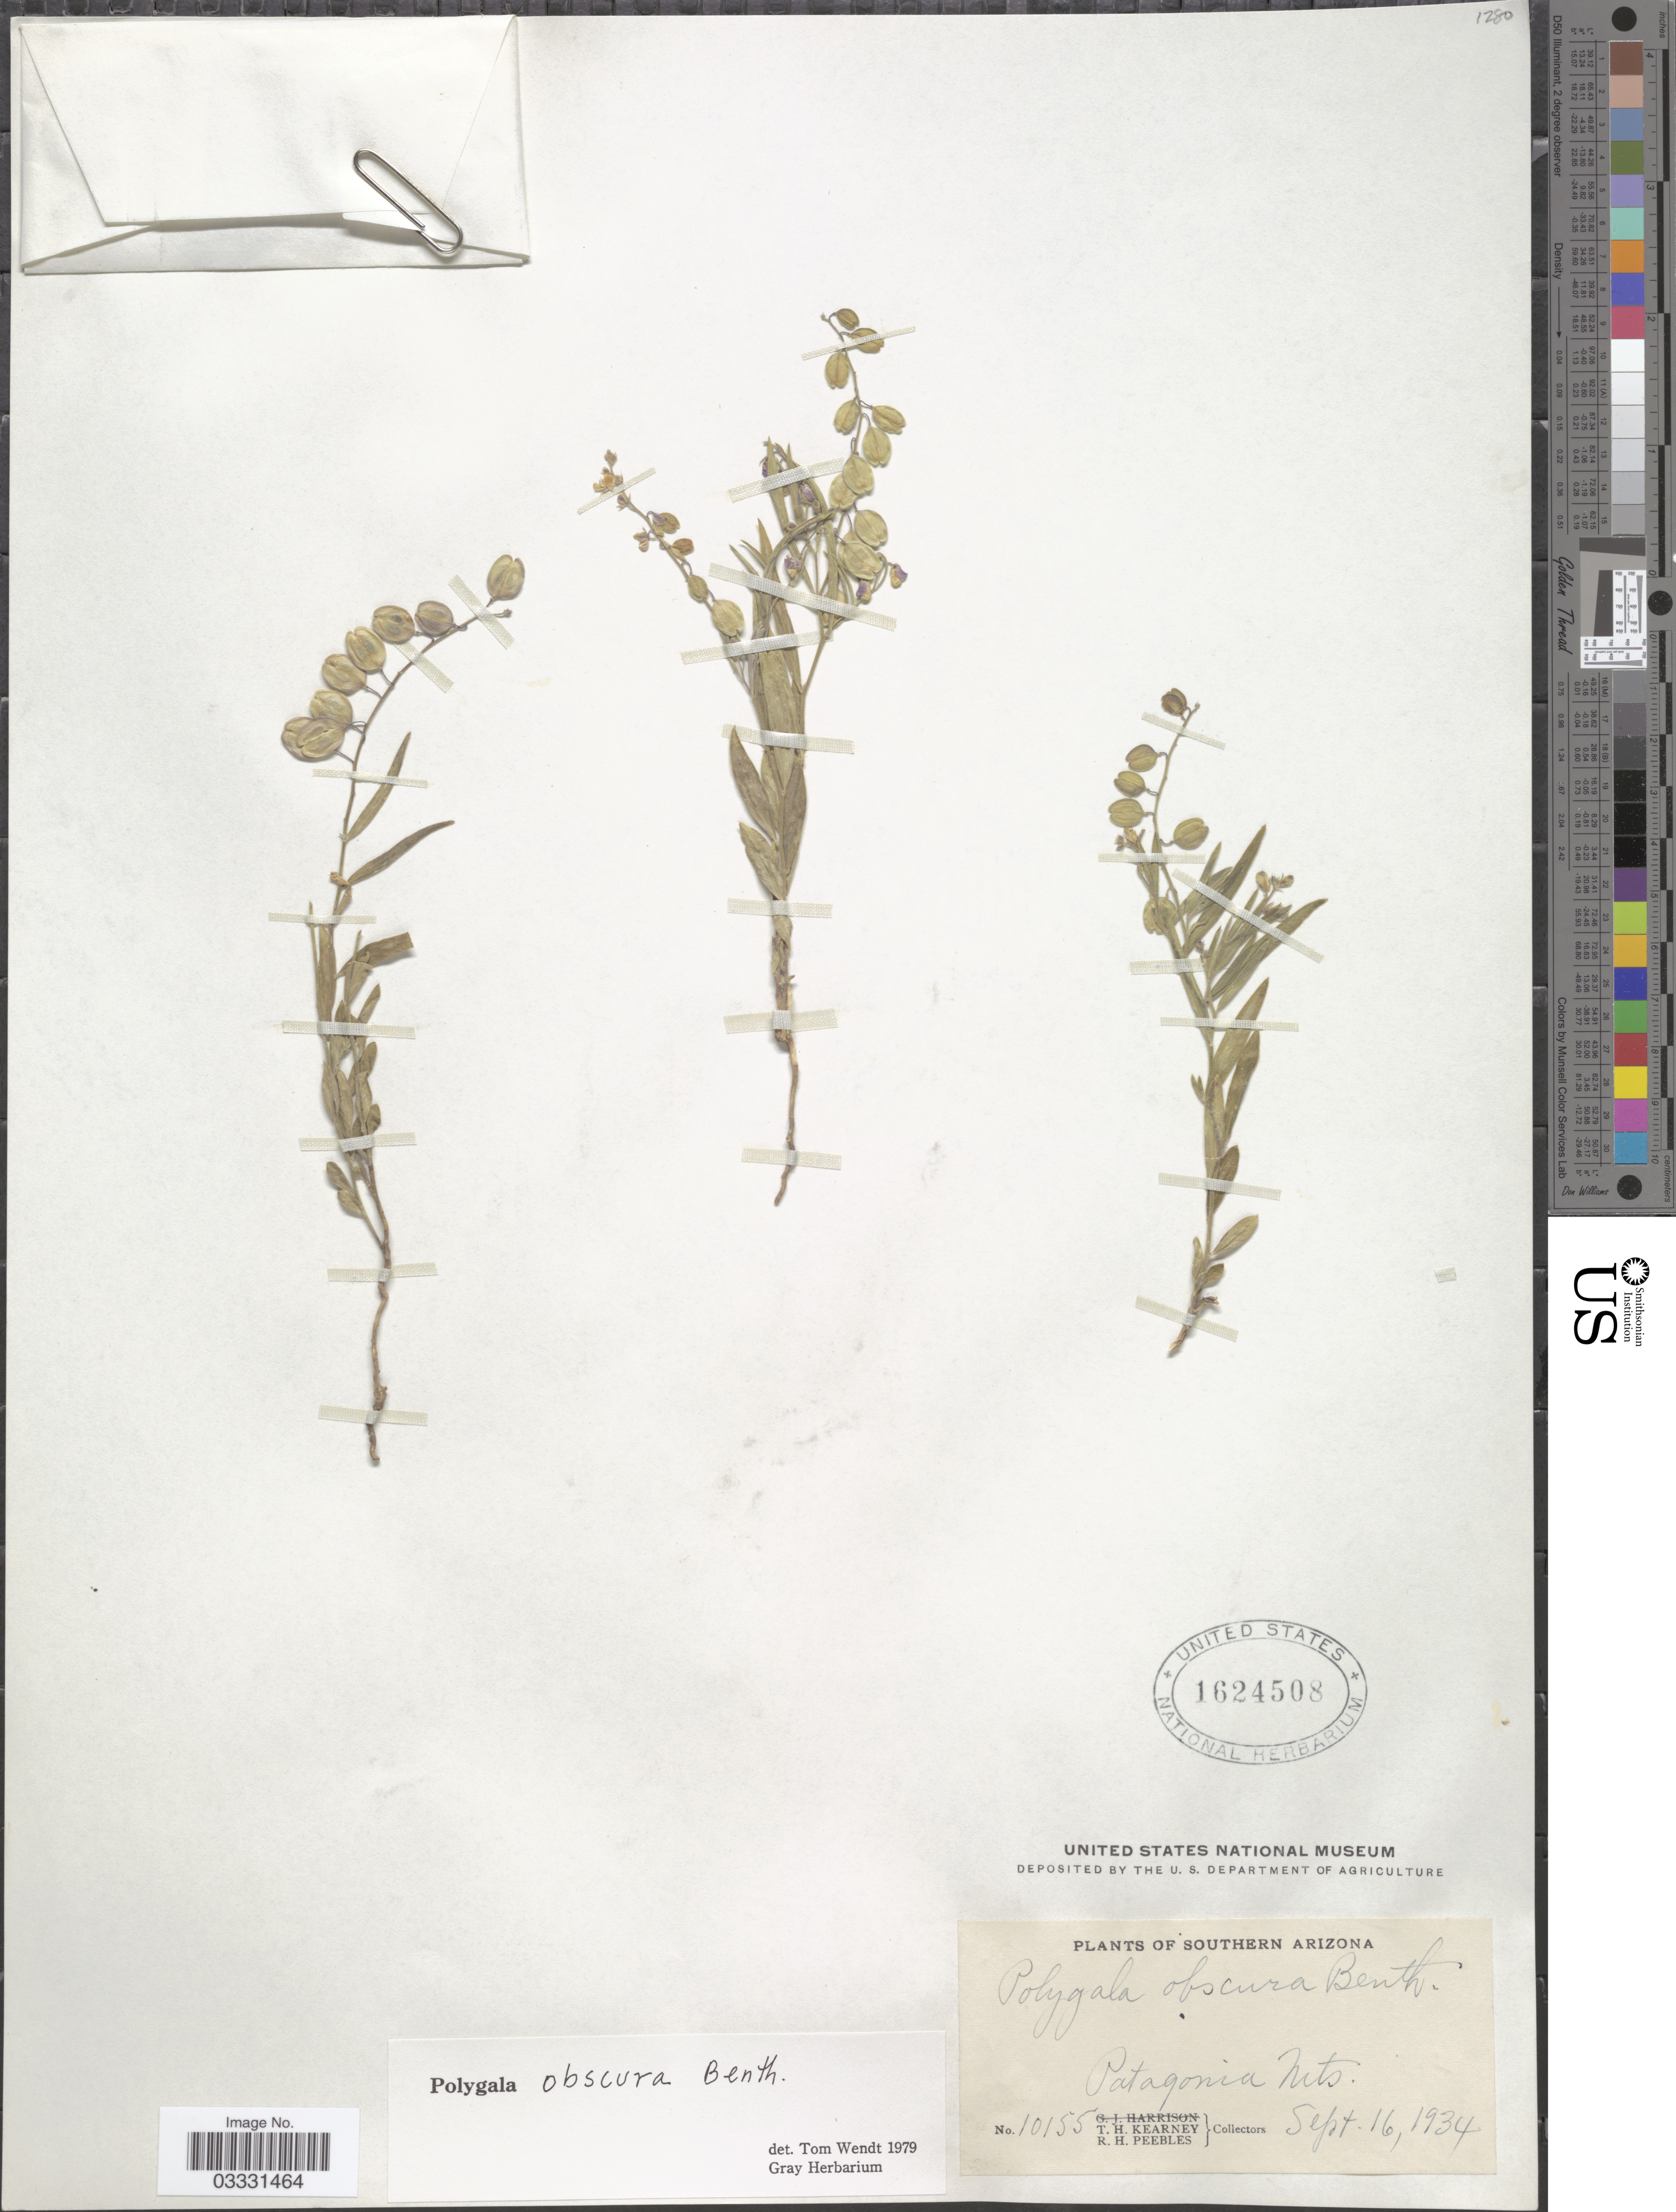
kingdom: Plantae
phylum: Tracheophyta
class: Magnoliopsida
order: Fabales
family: Polygalaceae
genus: Hebecarpa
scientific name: Hebecarpa obscura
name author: (Benth.) J.R. Abbott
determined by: Strong, Mark T., (BOT), Smithsonian Institution - National Museum of Natural History (UNITED STATES)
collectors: T. H. Kearney & R. H. Peebles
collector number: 10155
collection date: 1934-09-16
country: United States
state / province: Arizona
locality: Southern Arizona. Patagonia Mts.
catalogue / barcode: US 1624508